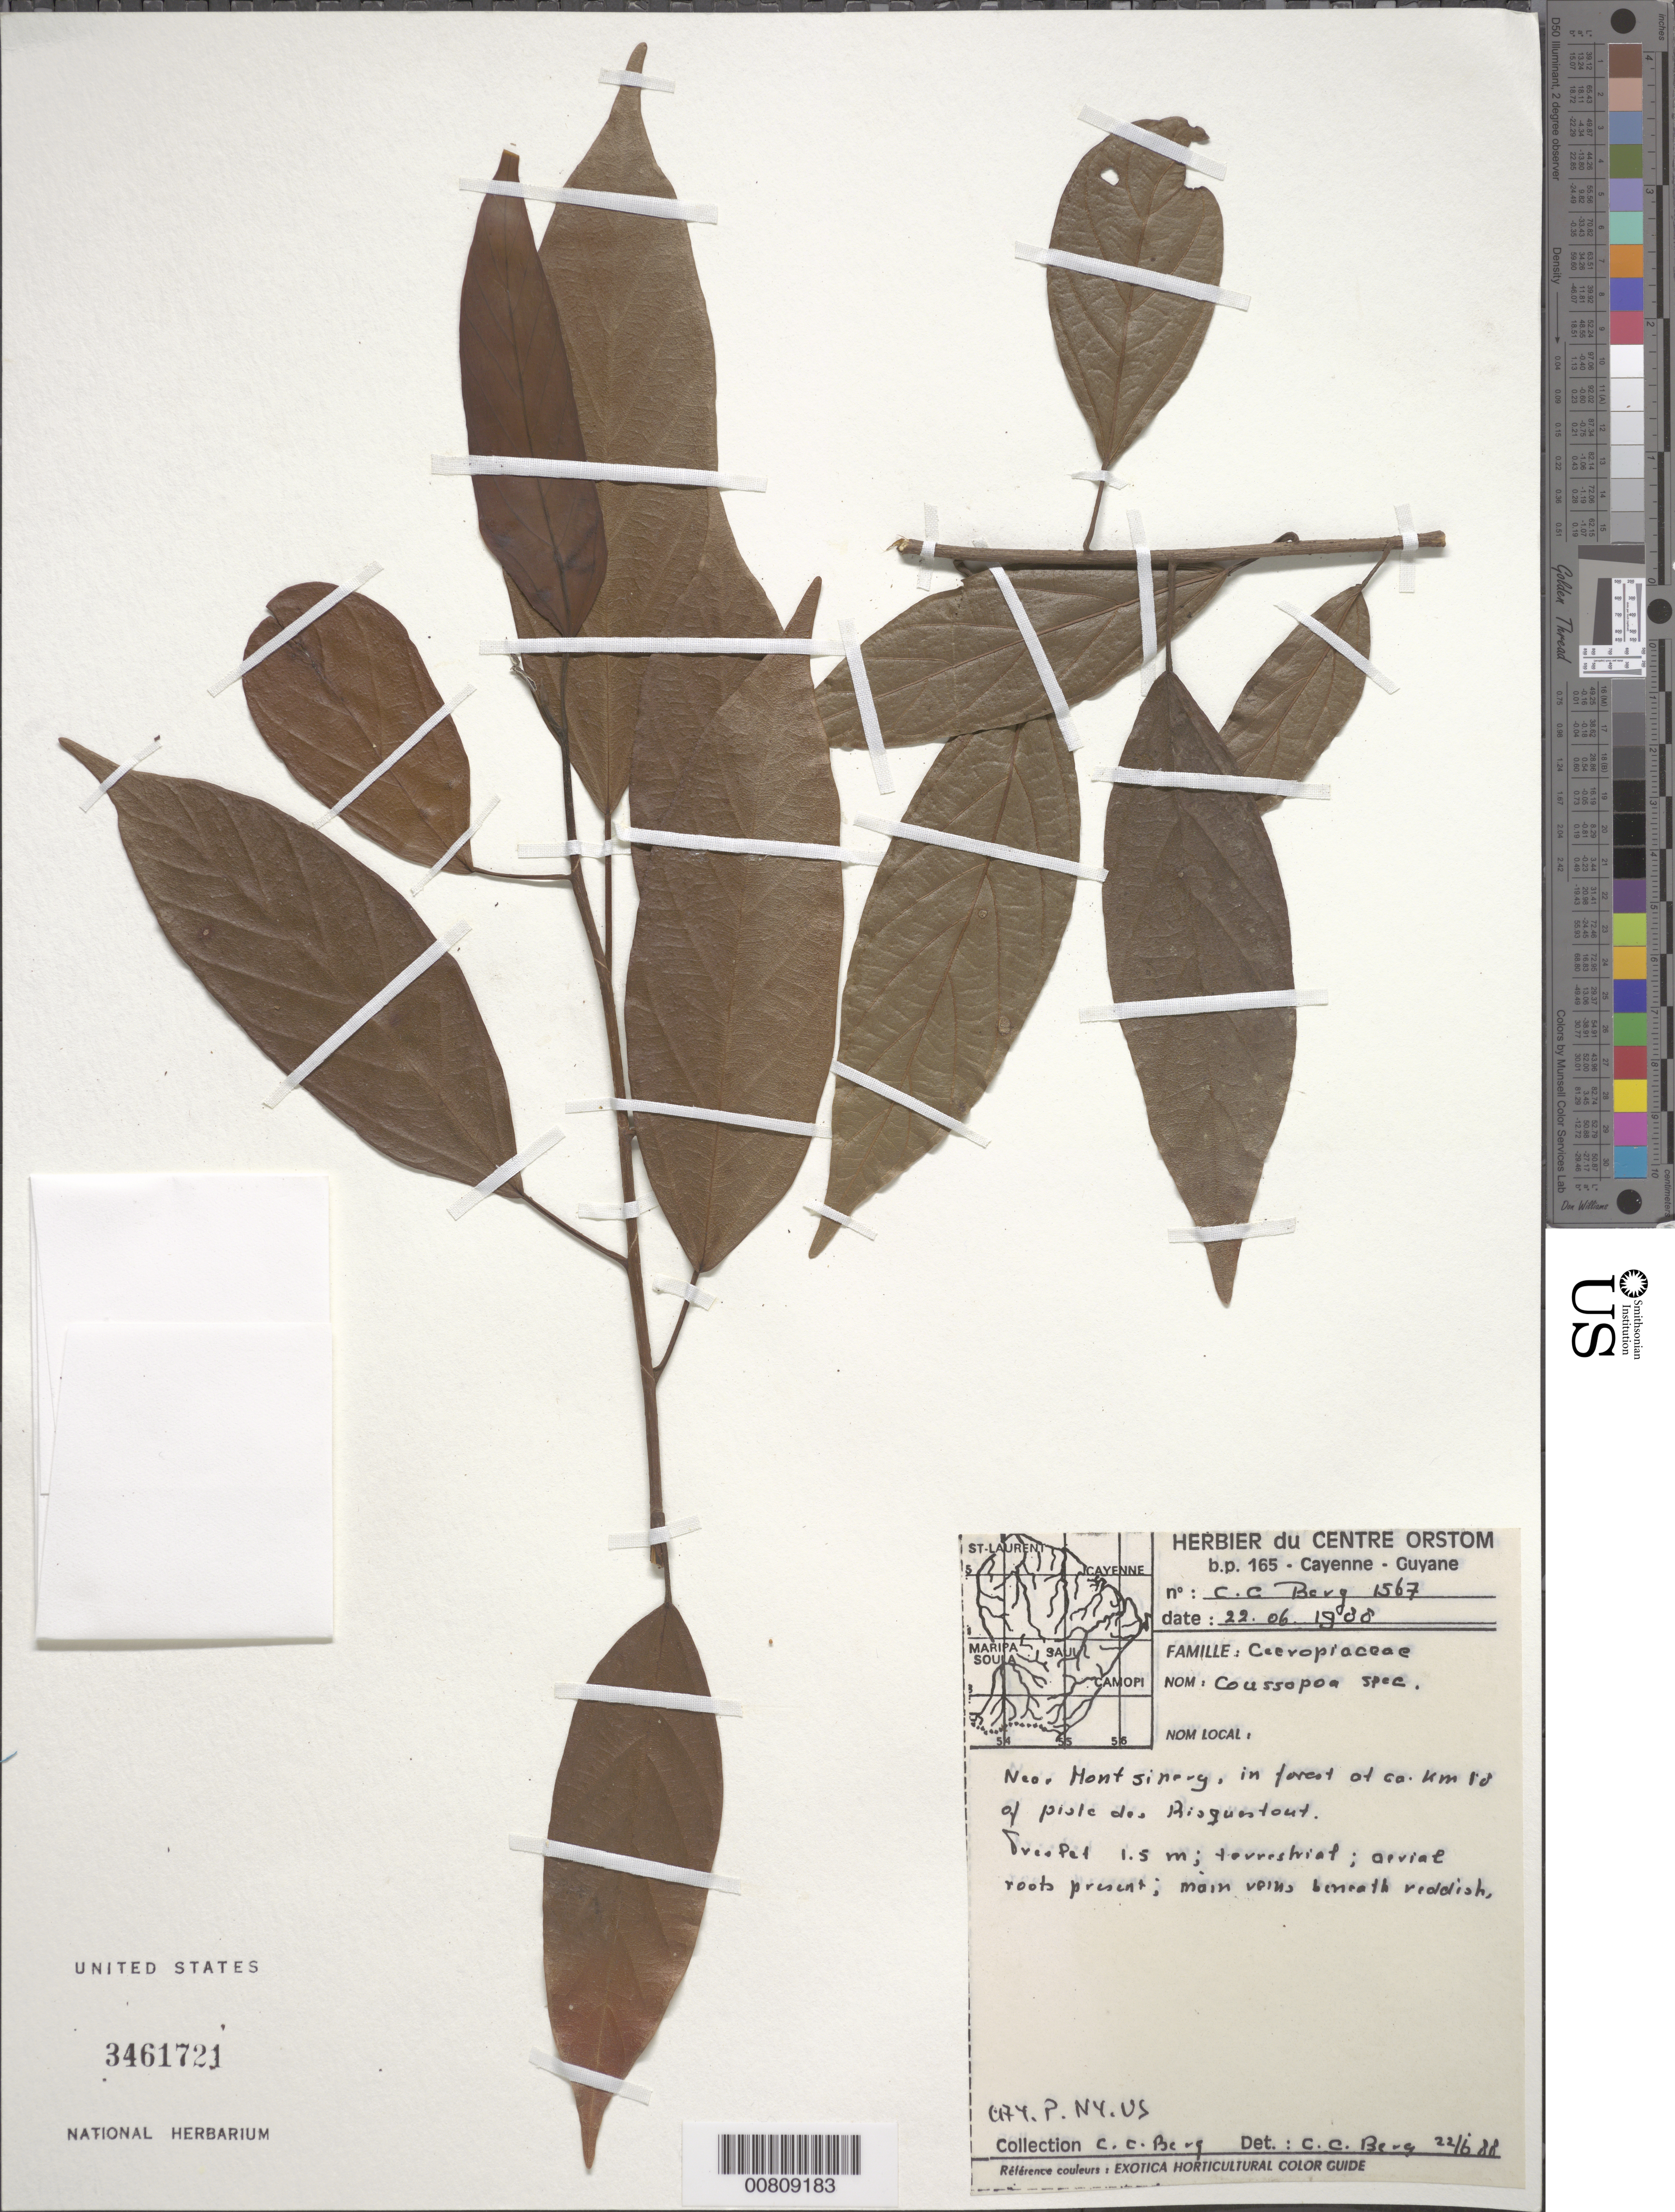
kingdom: Plantae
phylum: Tracheophyta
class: Magnoliopsida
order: Rosales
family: Urticaceae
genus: Coussapoa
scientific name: Coussapoa sp.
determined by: Berg, C. C.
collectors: C. C. Berg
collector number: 1567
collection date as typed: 22-Jun-88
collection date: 1988-06-22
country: French Guiana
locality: Montsinery, near. Ca km 18 de piste de Risquetout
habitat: Forest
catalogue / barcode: US 3461721